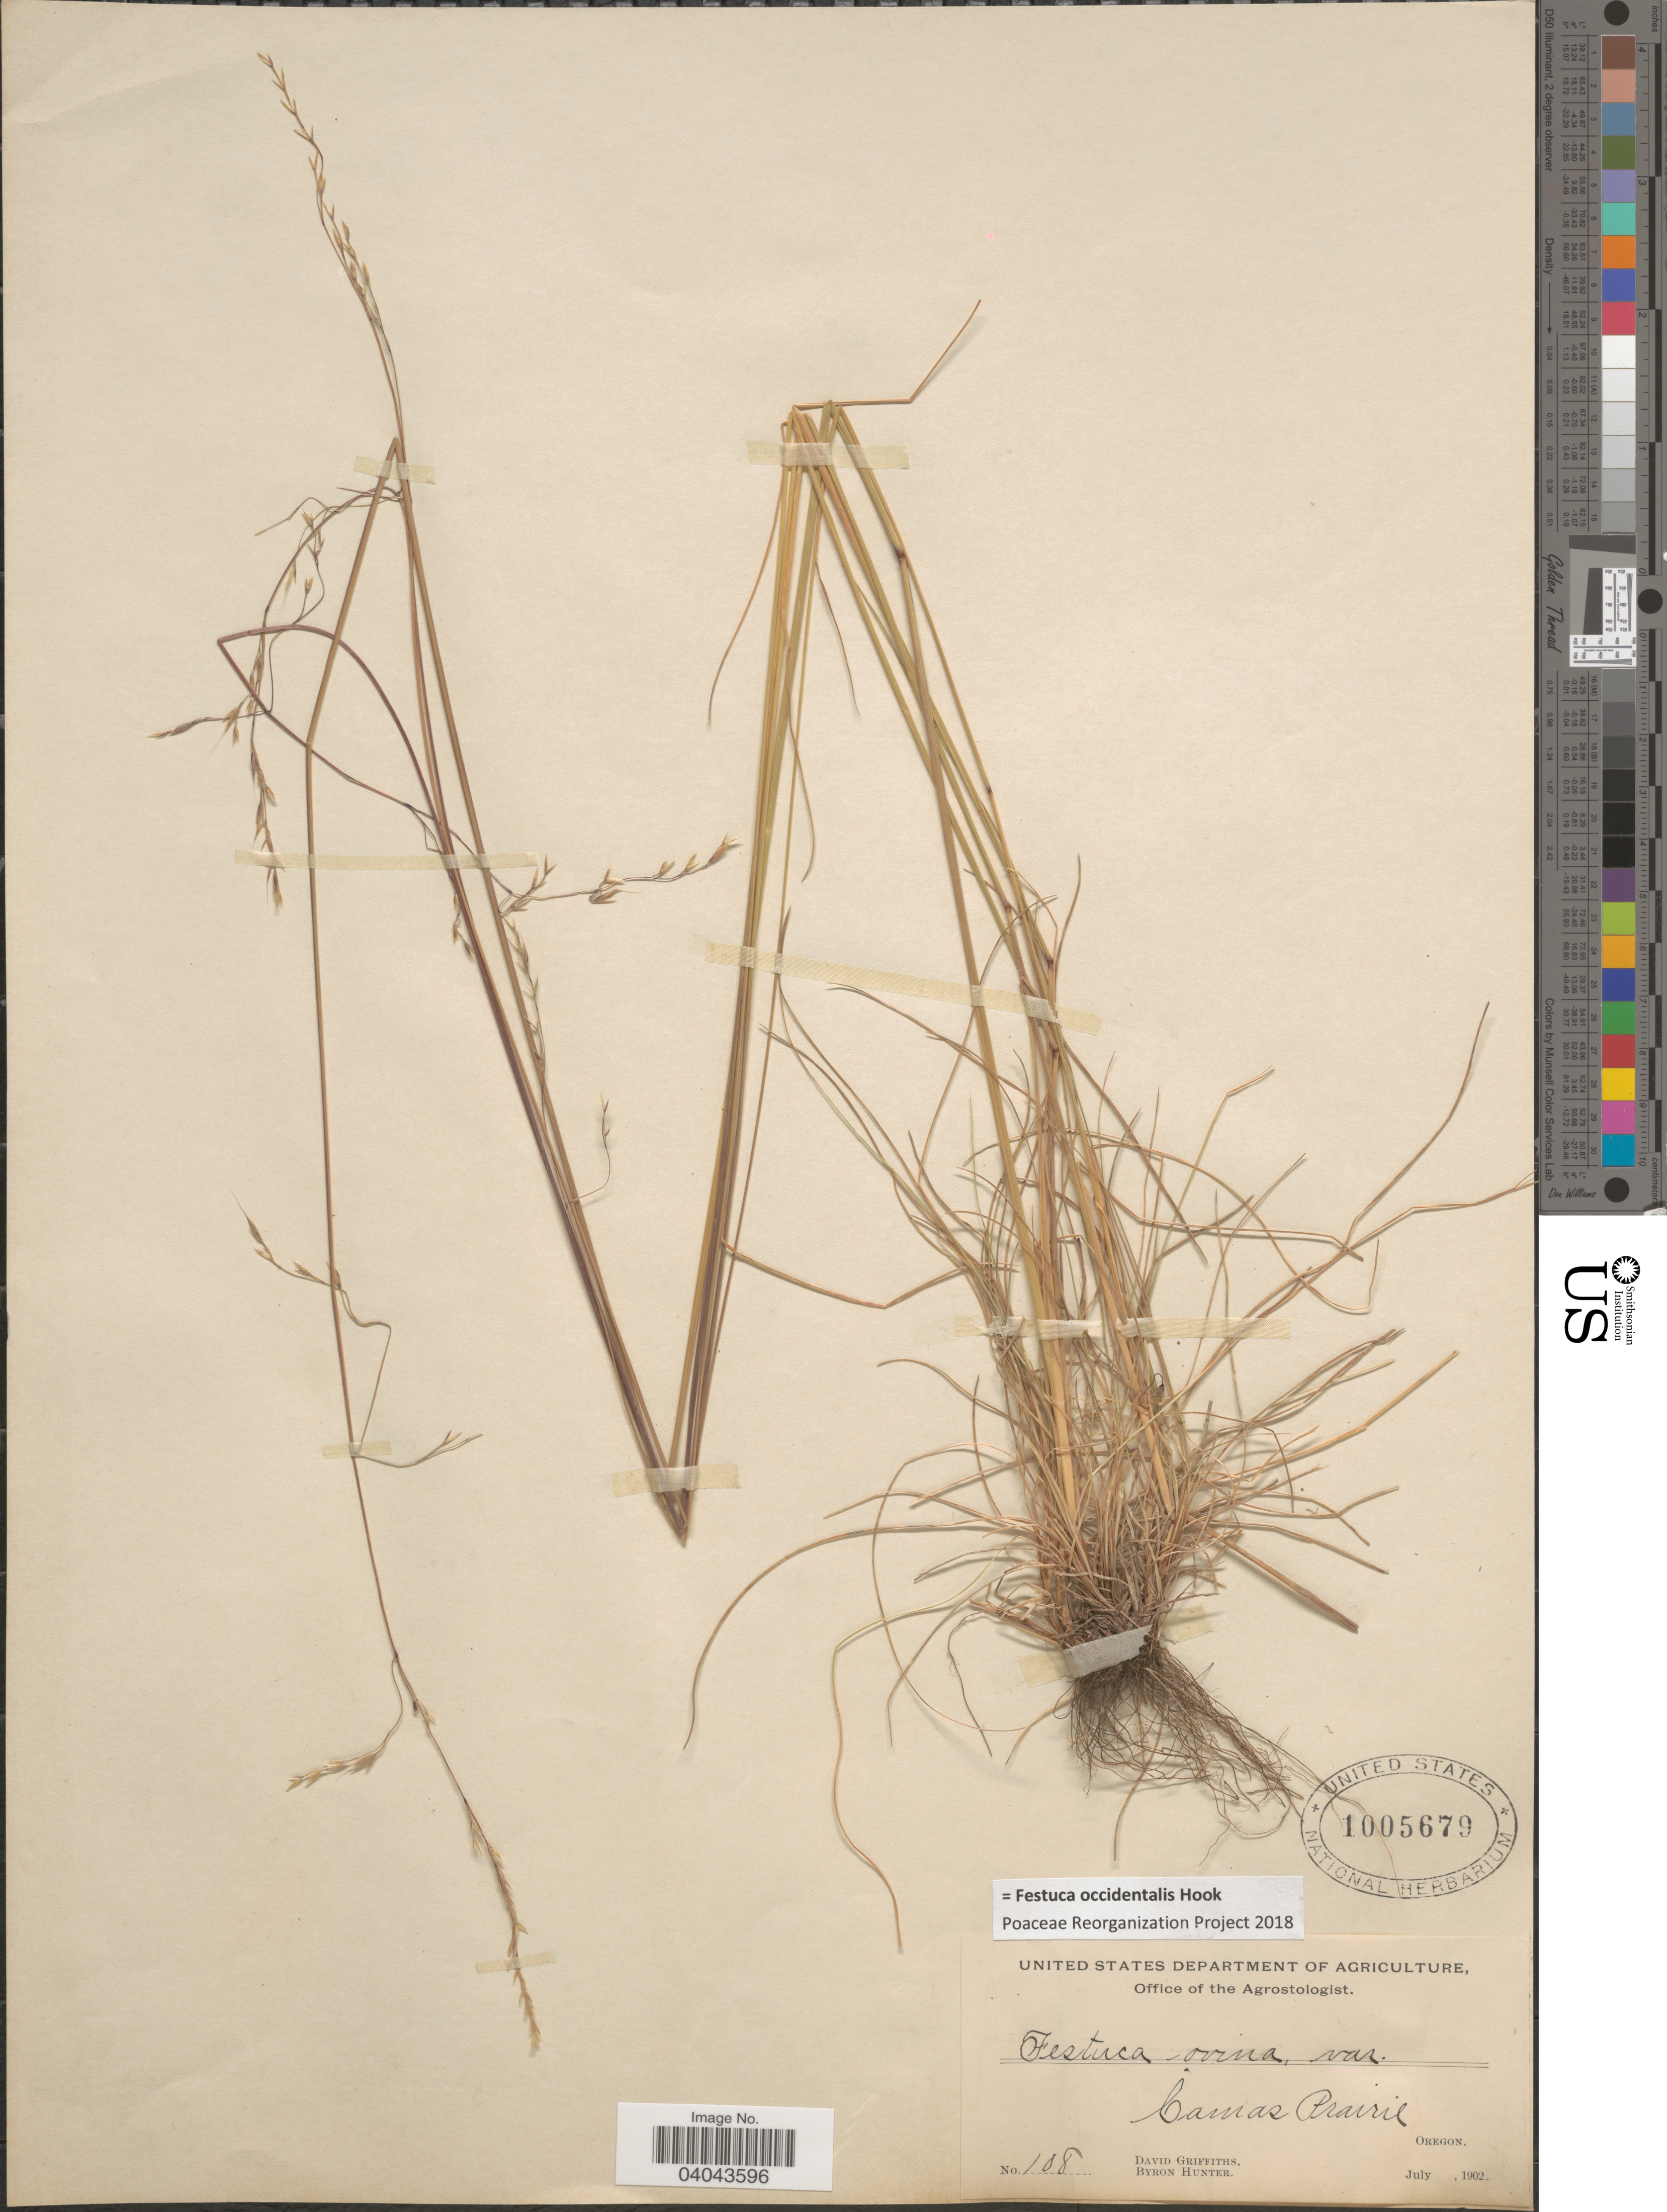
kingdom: Plantae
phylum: Tracheophyta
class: Liliopsida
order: Poales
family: Poaceae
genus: Festuca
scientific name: Festuca occidentalis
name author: Hook.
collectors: D. Griffiths & B. Hunter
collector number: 108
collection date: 1902-07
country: United States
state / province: Oregon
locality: Camas Prairie.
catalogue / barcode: US 1005679